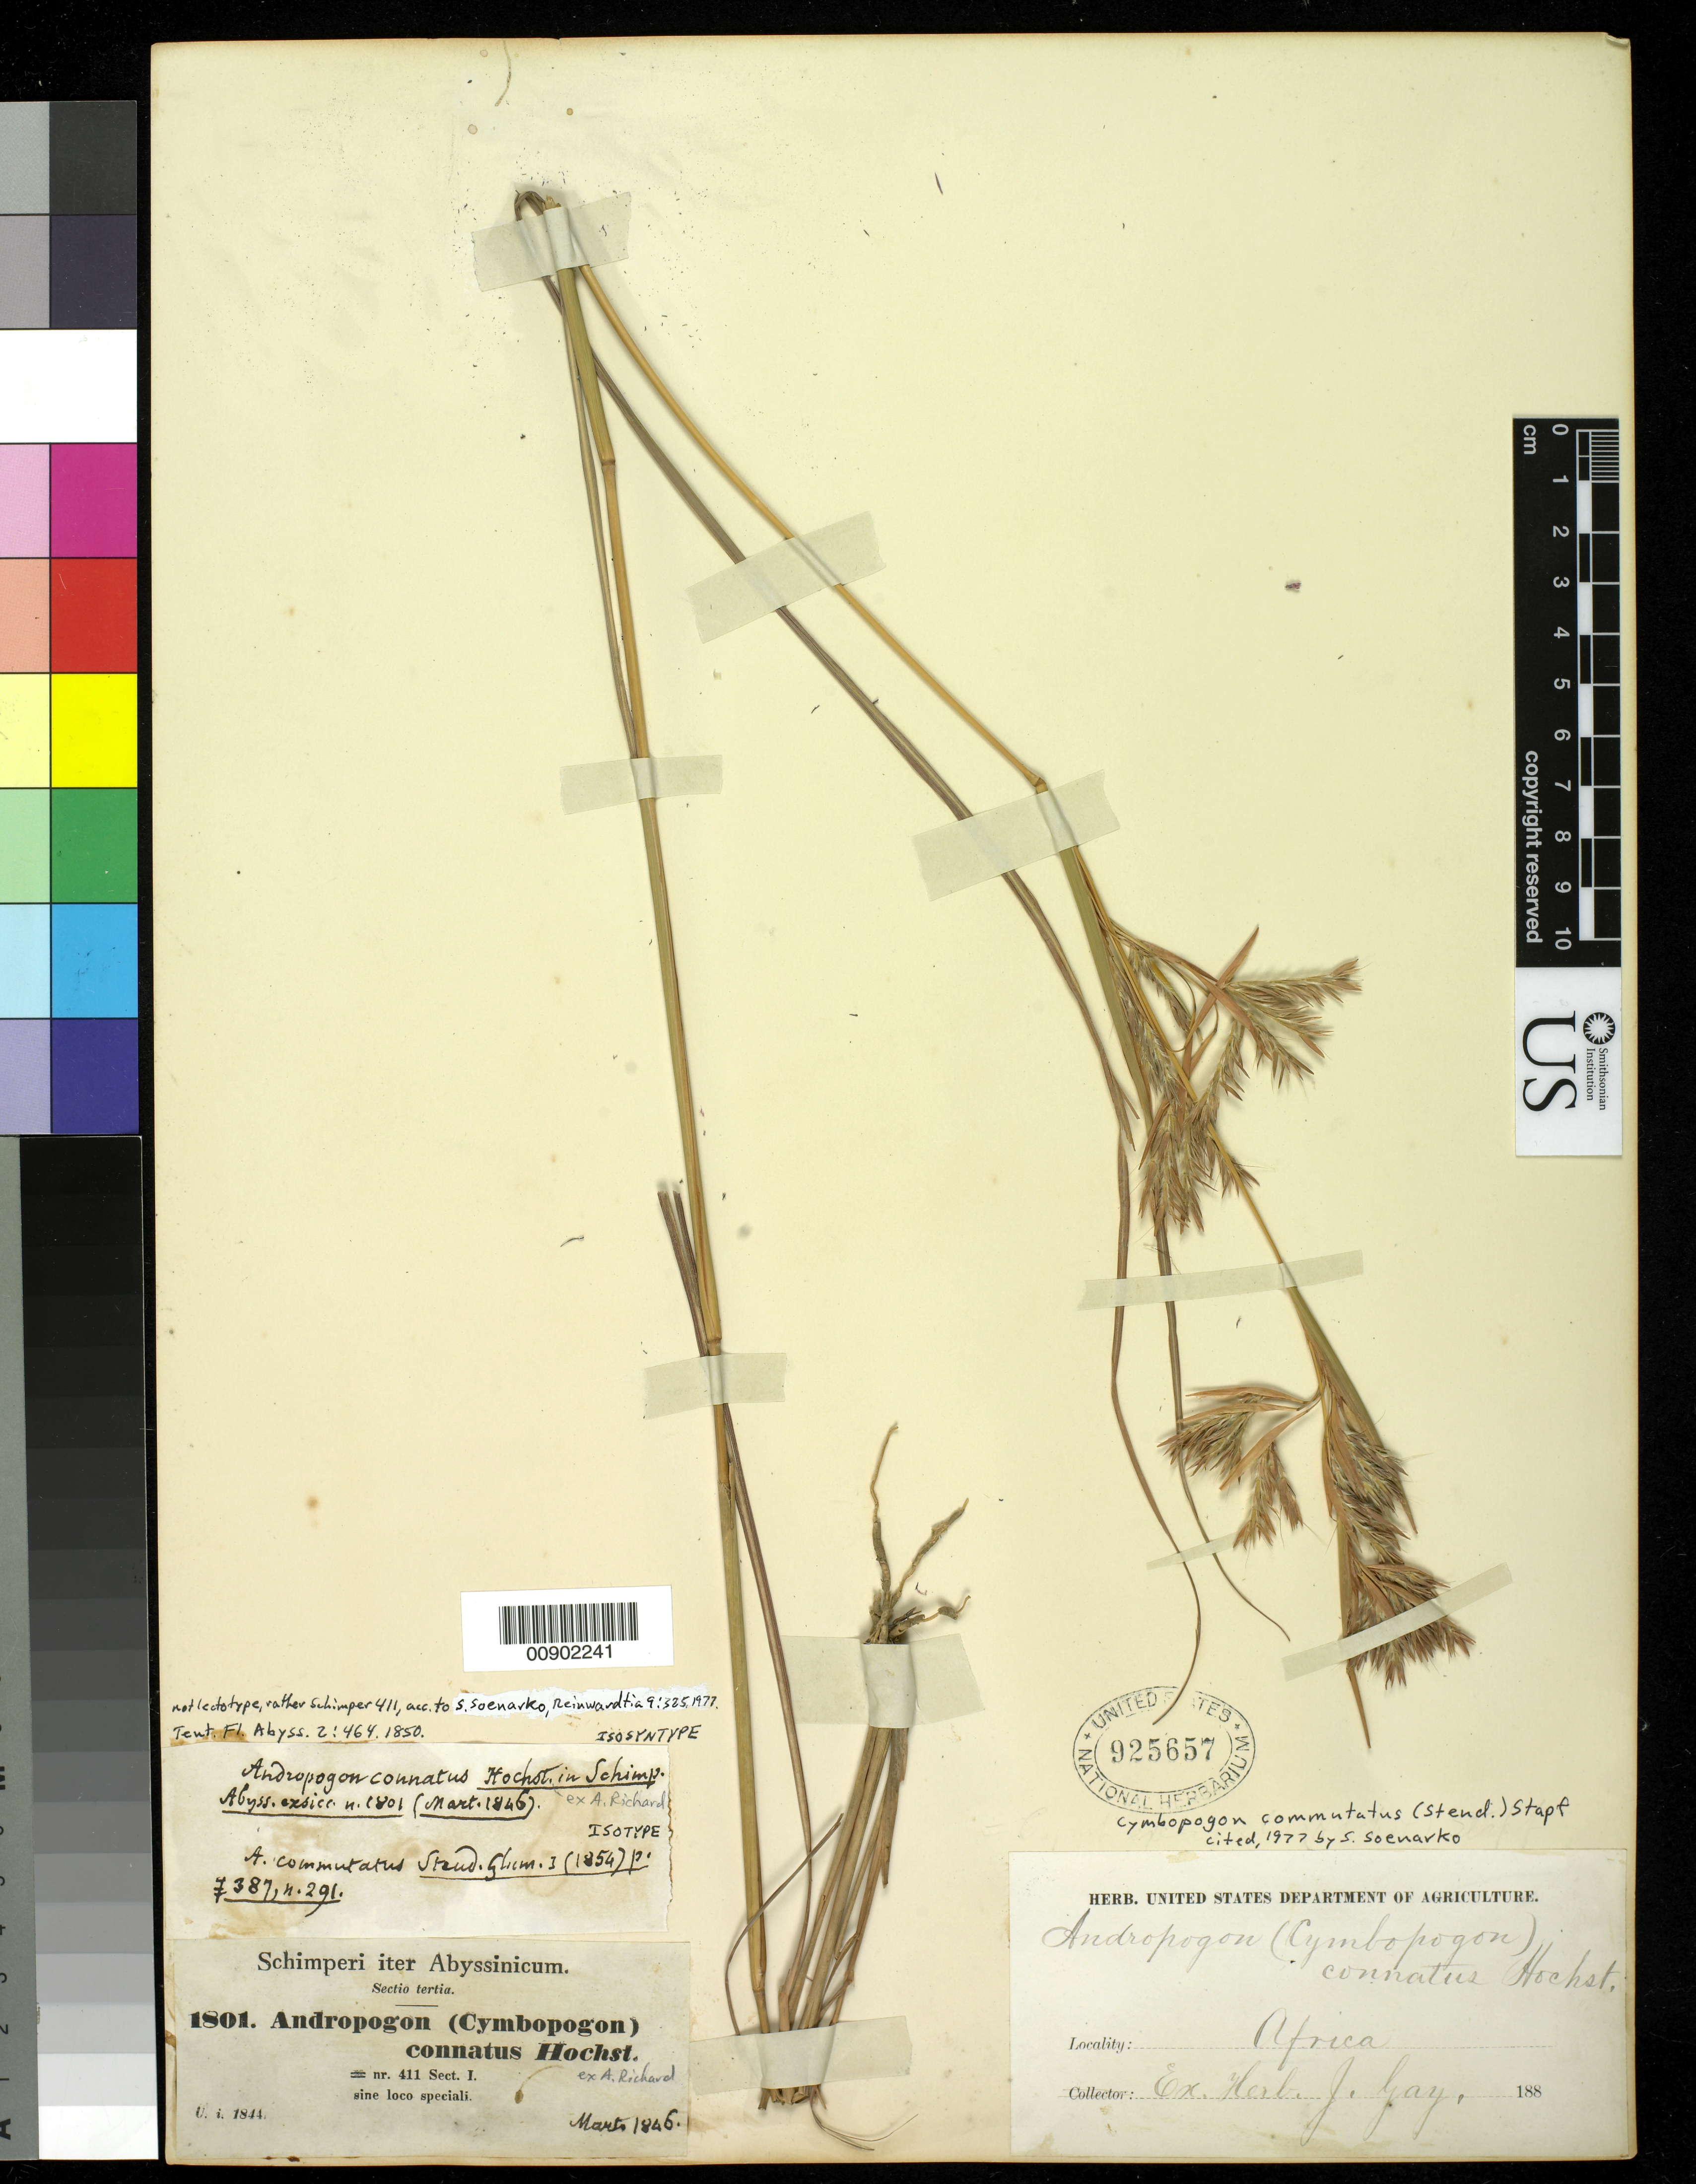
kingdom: Plantae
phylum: Tracheophyta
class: Liliopsida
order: Poales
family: Poaceae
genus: Andropogon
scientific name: Andropogon connatus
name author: Hochst. ex A. Rich.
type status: Isosyntype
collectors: G. W. Schimper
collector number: III 1801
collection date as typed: Mar 1846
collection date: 1846-03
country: Ethiopia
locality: Sine loco speciali [protologue, "crescit in regione inferiore montis Selleuda et in provincia Chiré"]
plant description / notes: Currently accepted name as cited by S.M. Phillips in Fl. Ethiopia & Eritrea (1995).; Lectotype collection is Schimper sect. I 411 as designated by Soenarko, Reinwardtia 9: 325 (1977).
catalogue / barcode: US 925657